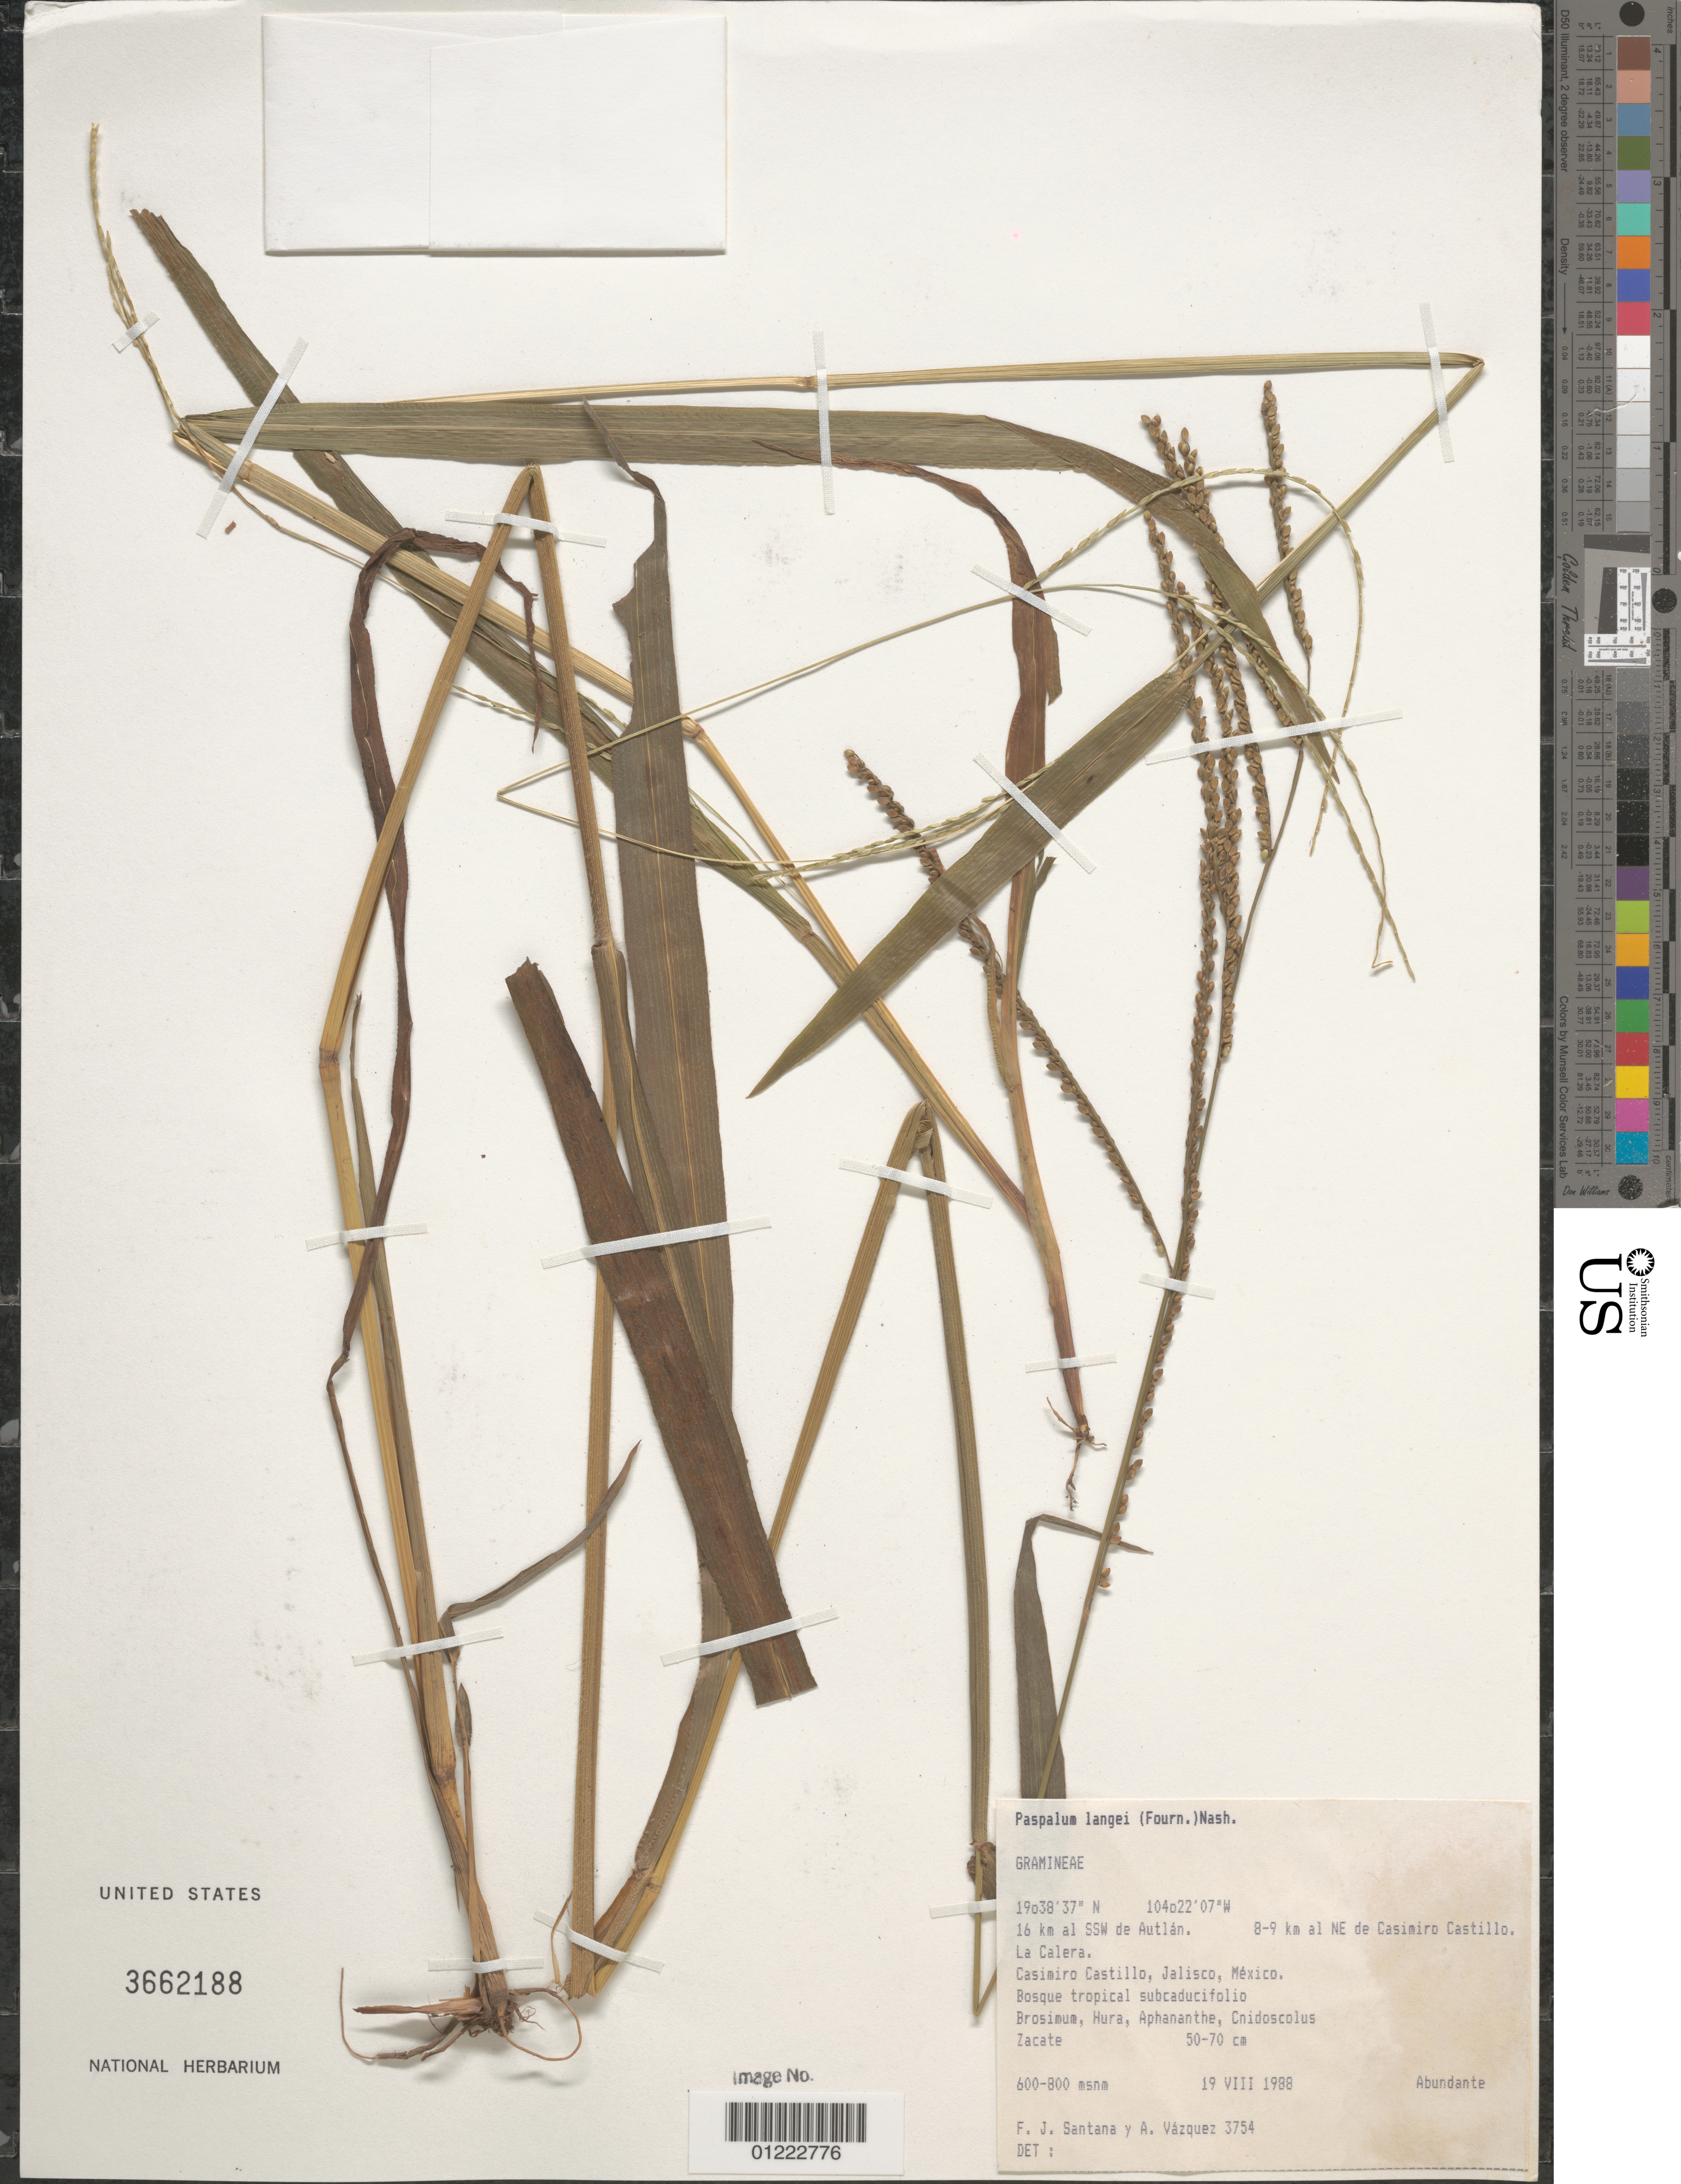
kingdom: Plantae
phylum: Tracheophyta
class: Liliopsida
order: Poales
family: Poaceae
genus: Paspalum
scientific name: Paspalum langei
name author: (E. Fourn.) Nash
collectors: F. J. Santana M. & A. Vazquez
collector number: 3754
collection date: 1988-08-19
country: Mexico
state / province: Jalisco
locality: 16 km al SSW de Autlan. 8-9 km al NE de Casimiro Castillo. La Calera. Casimiro Castillo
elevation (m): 600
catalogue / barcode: US 3662188